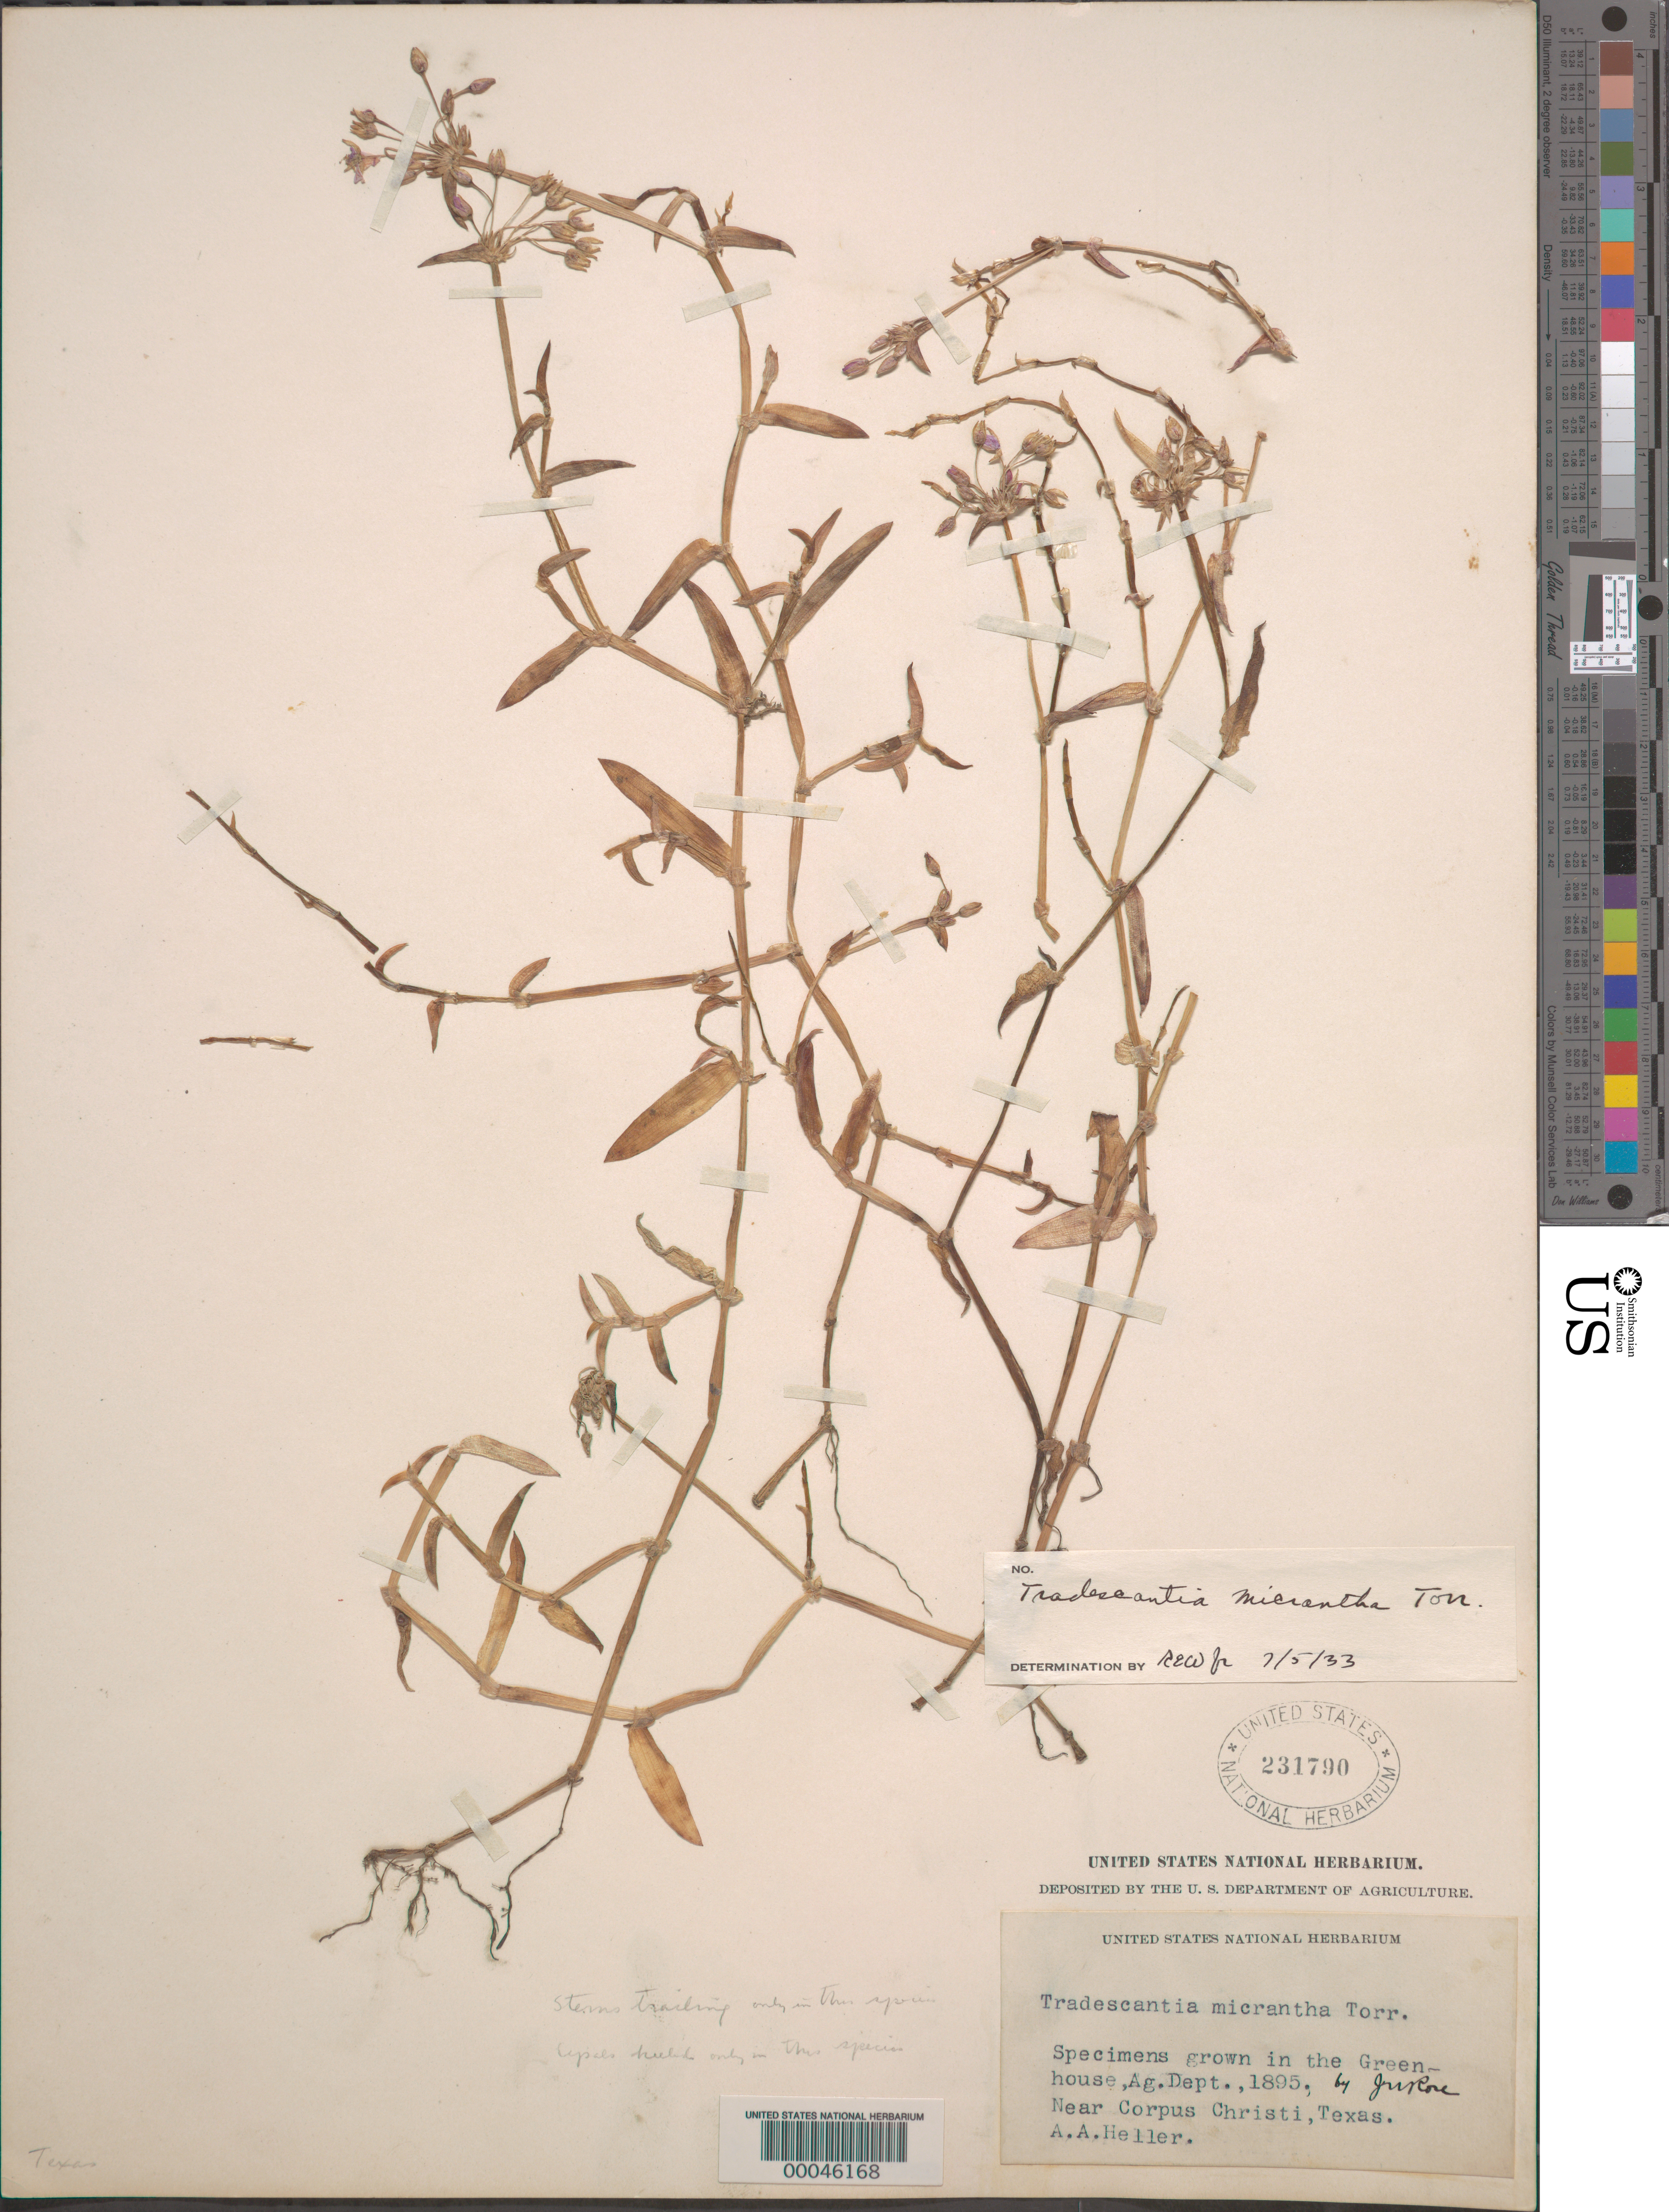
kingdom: Plantae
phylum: Tracheophyta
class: Liliopsida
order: Commelinales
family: Commelinaceae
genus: Callisia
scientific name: Callisia micrantha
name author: (Torr.) D.R. Hunt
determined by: Woodson, R. E., Jr.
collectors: A. A. Heller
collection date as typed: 1895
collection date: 1895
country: United States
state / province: Texas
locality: Dept. of agriculture, near corpus christi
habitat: Greenhouse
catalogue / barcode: US 231790